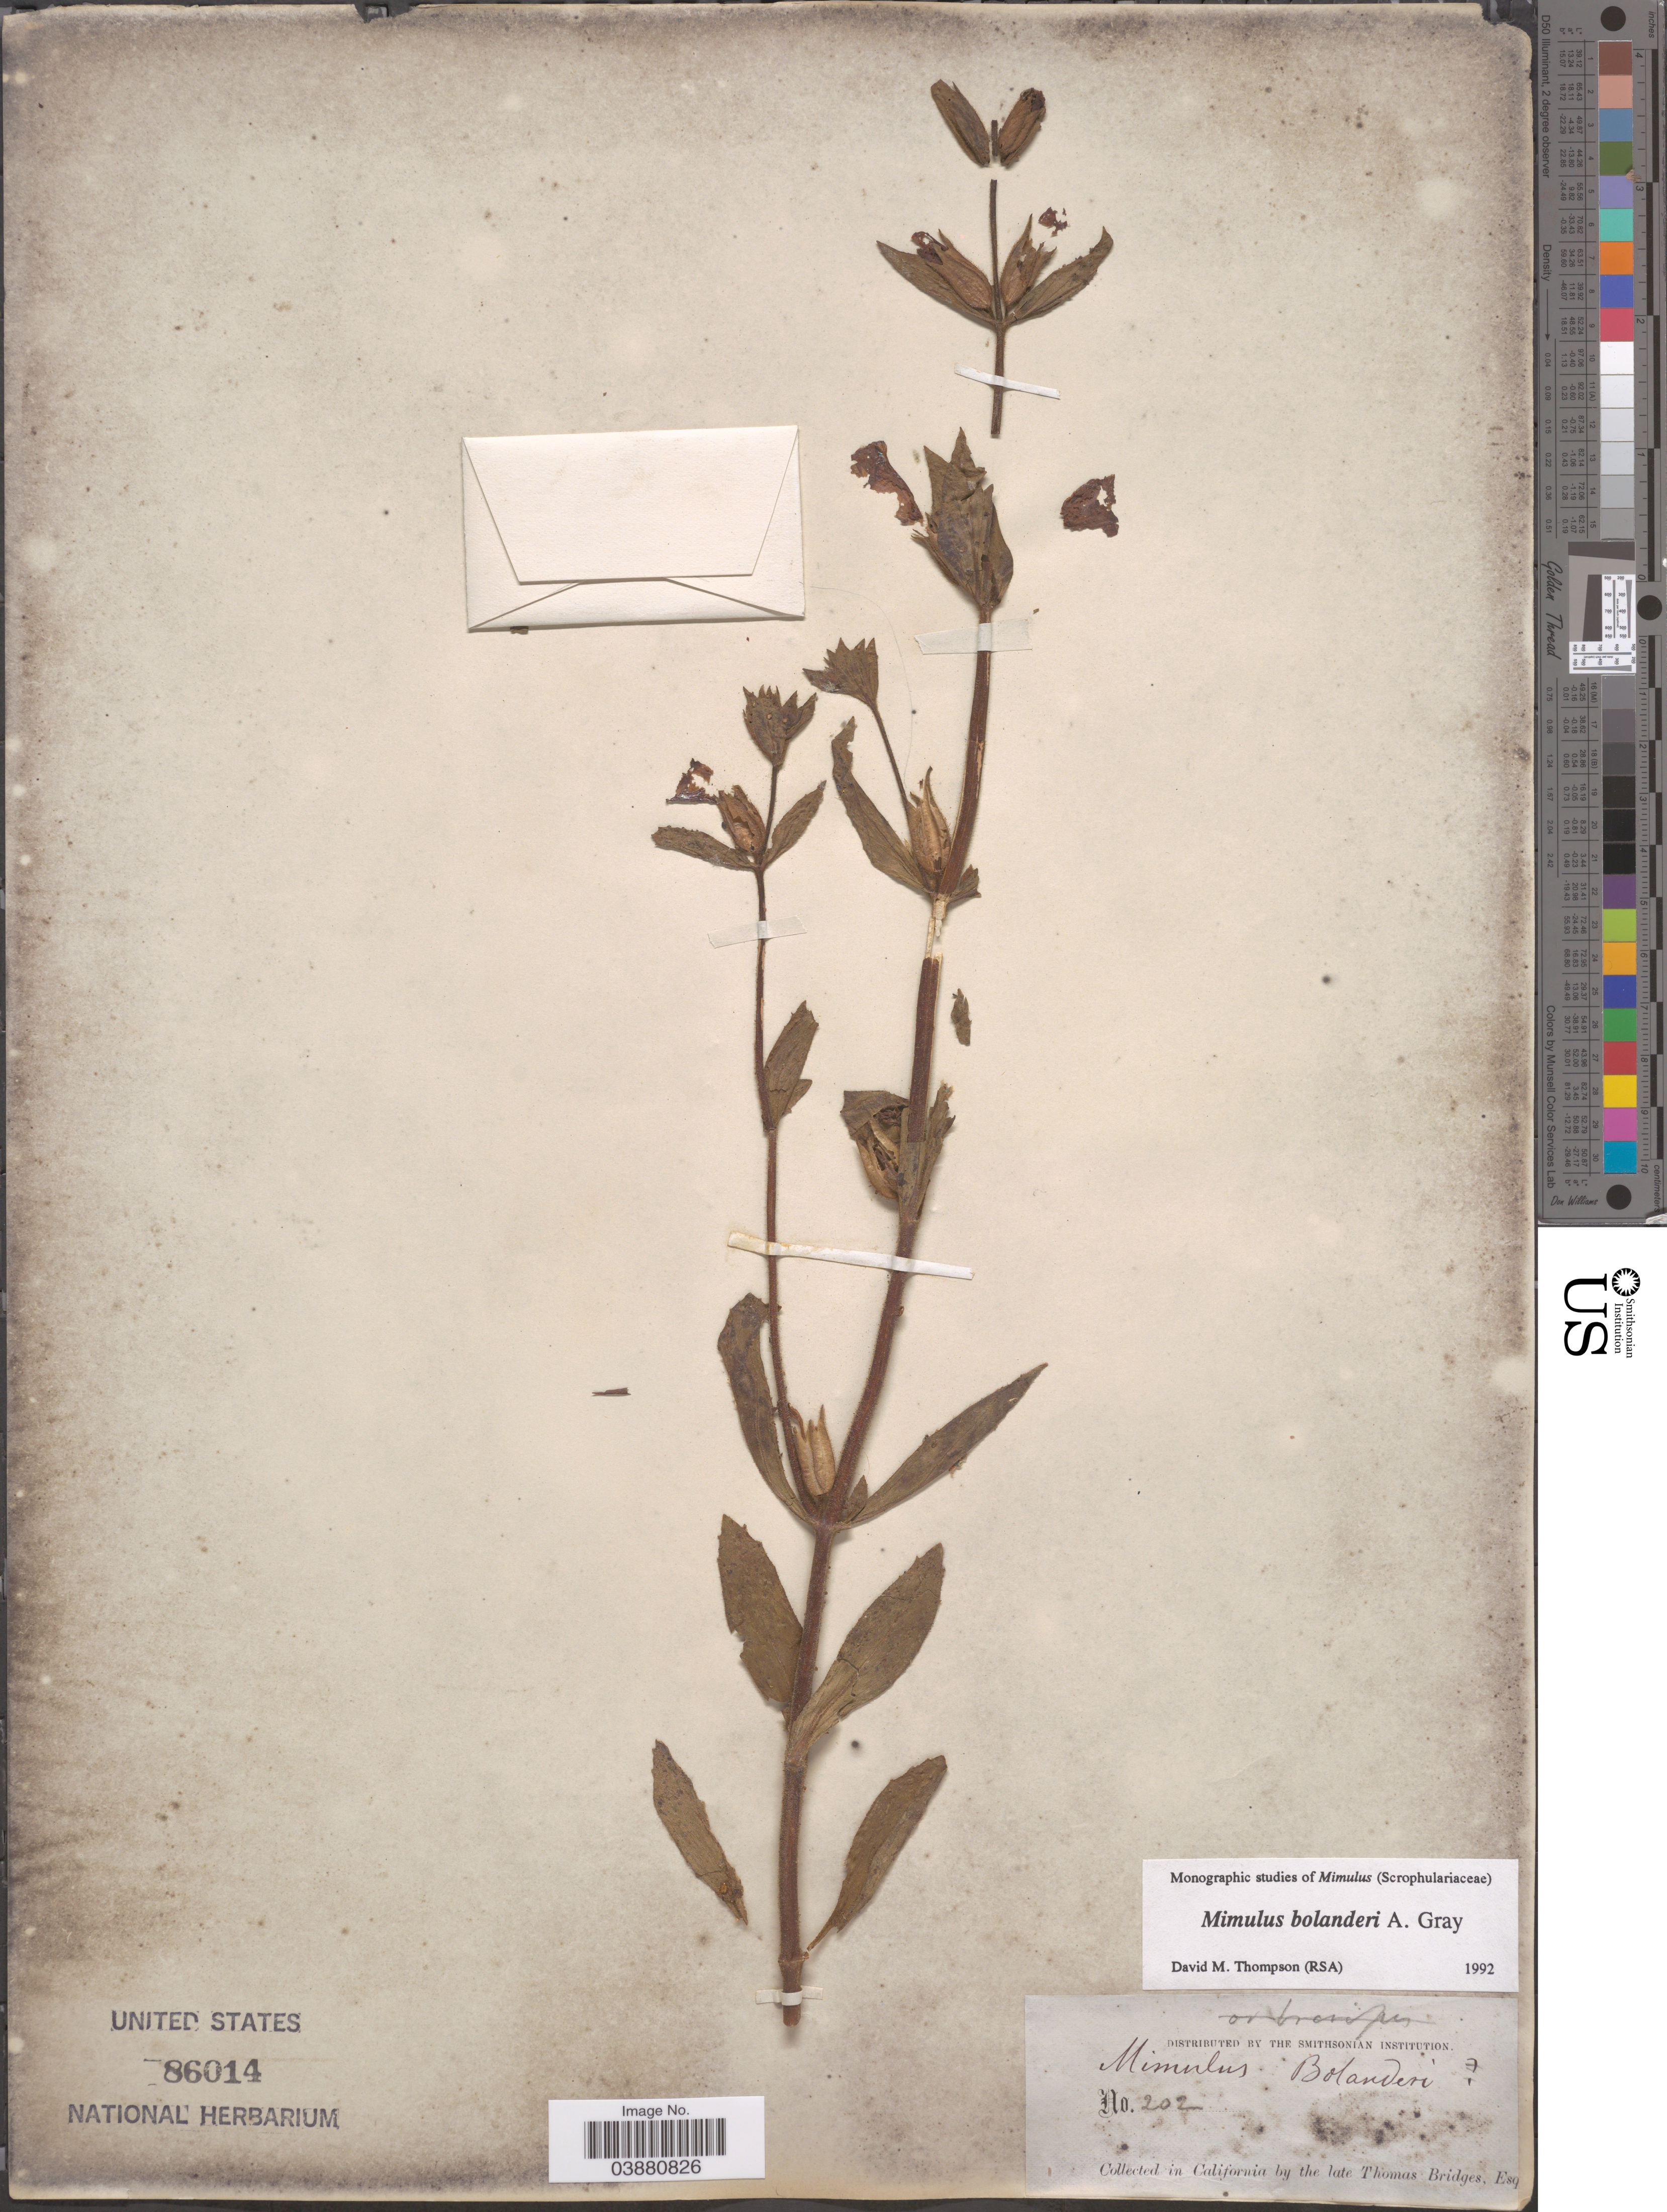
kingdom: Plantae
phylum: Tracheophyta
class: Magnoliopsida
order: Lamiales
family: Phrymaceae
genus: Mimulus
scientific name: Mimulus bolanderi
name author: A. Gray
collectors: T. Bridges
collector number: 202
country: United States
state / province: California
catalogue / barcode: US 86014